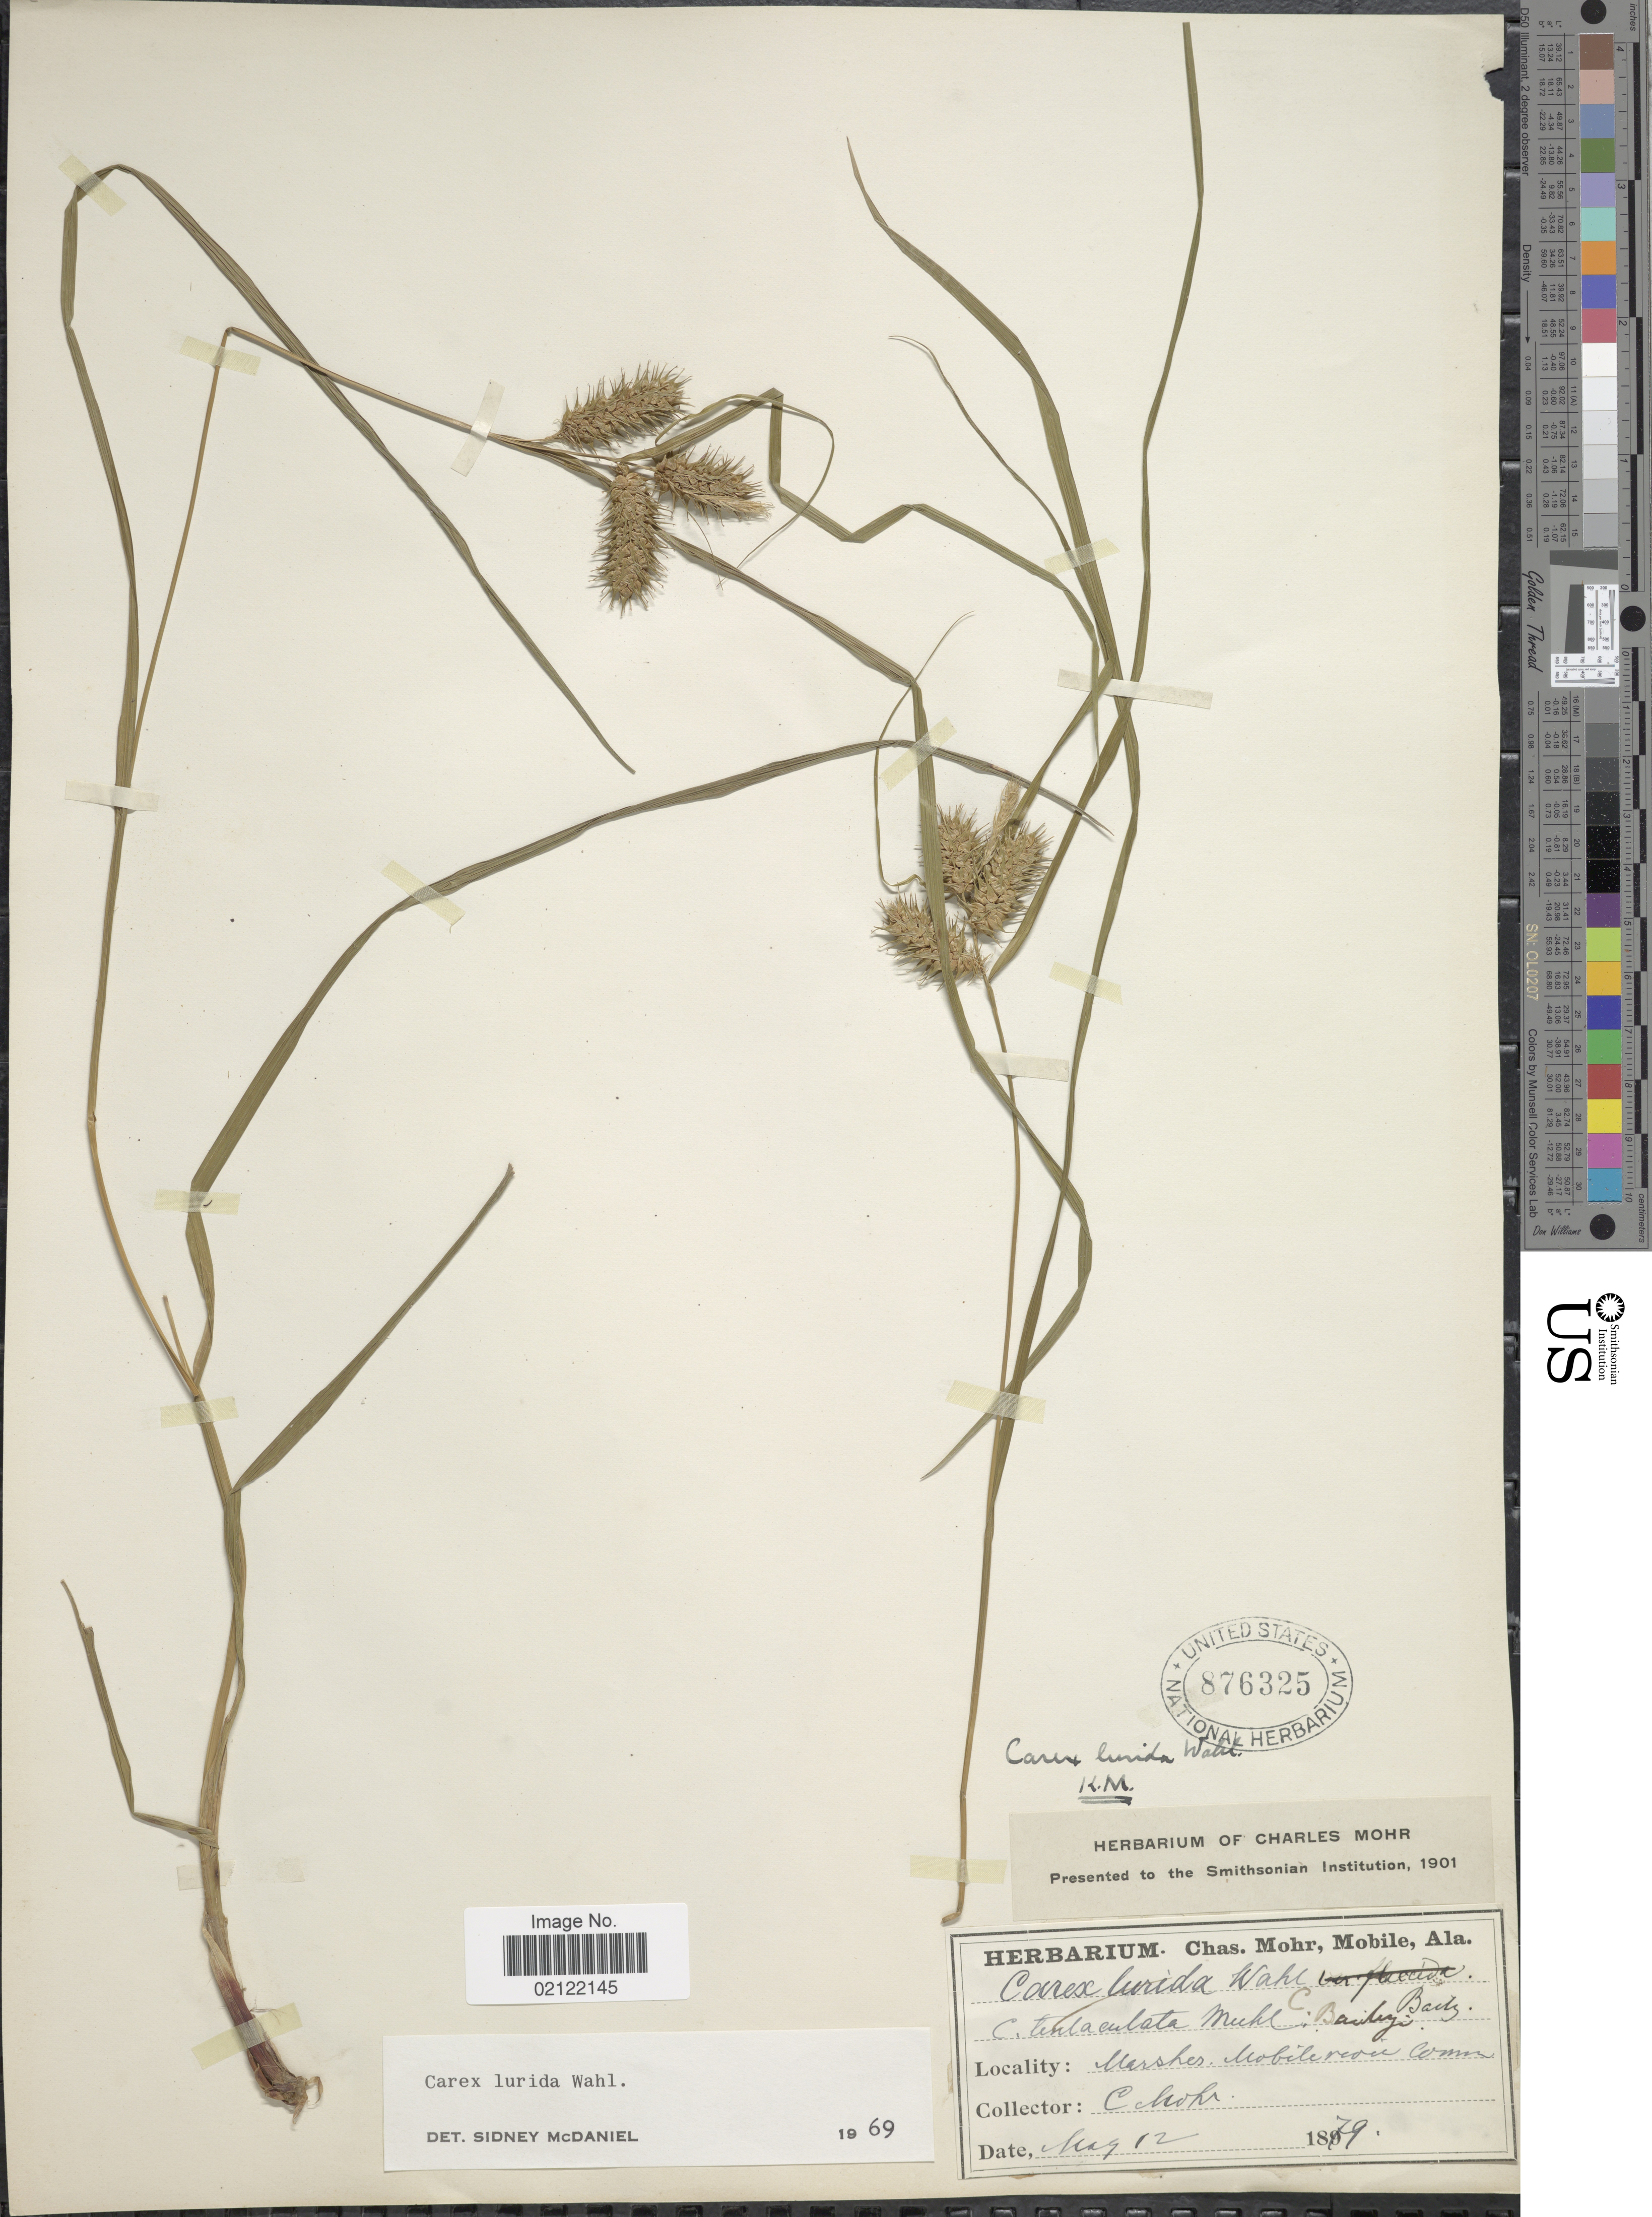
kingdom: Plantae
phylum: Tracheophyta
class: Liliopsida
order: Poales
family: Cyperaceae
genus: Carex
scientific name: Carex lurida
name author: Wahlenb.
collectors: C. T. Mohr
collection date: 1879-05-12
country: United States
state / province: Alabama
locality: Marshes, Mobile river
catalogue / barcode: US 876325